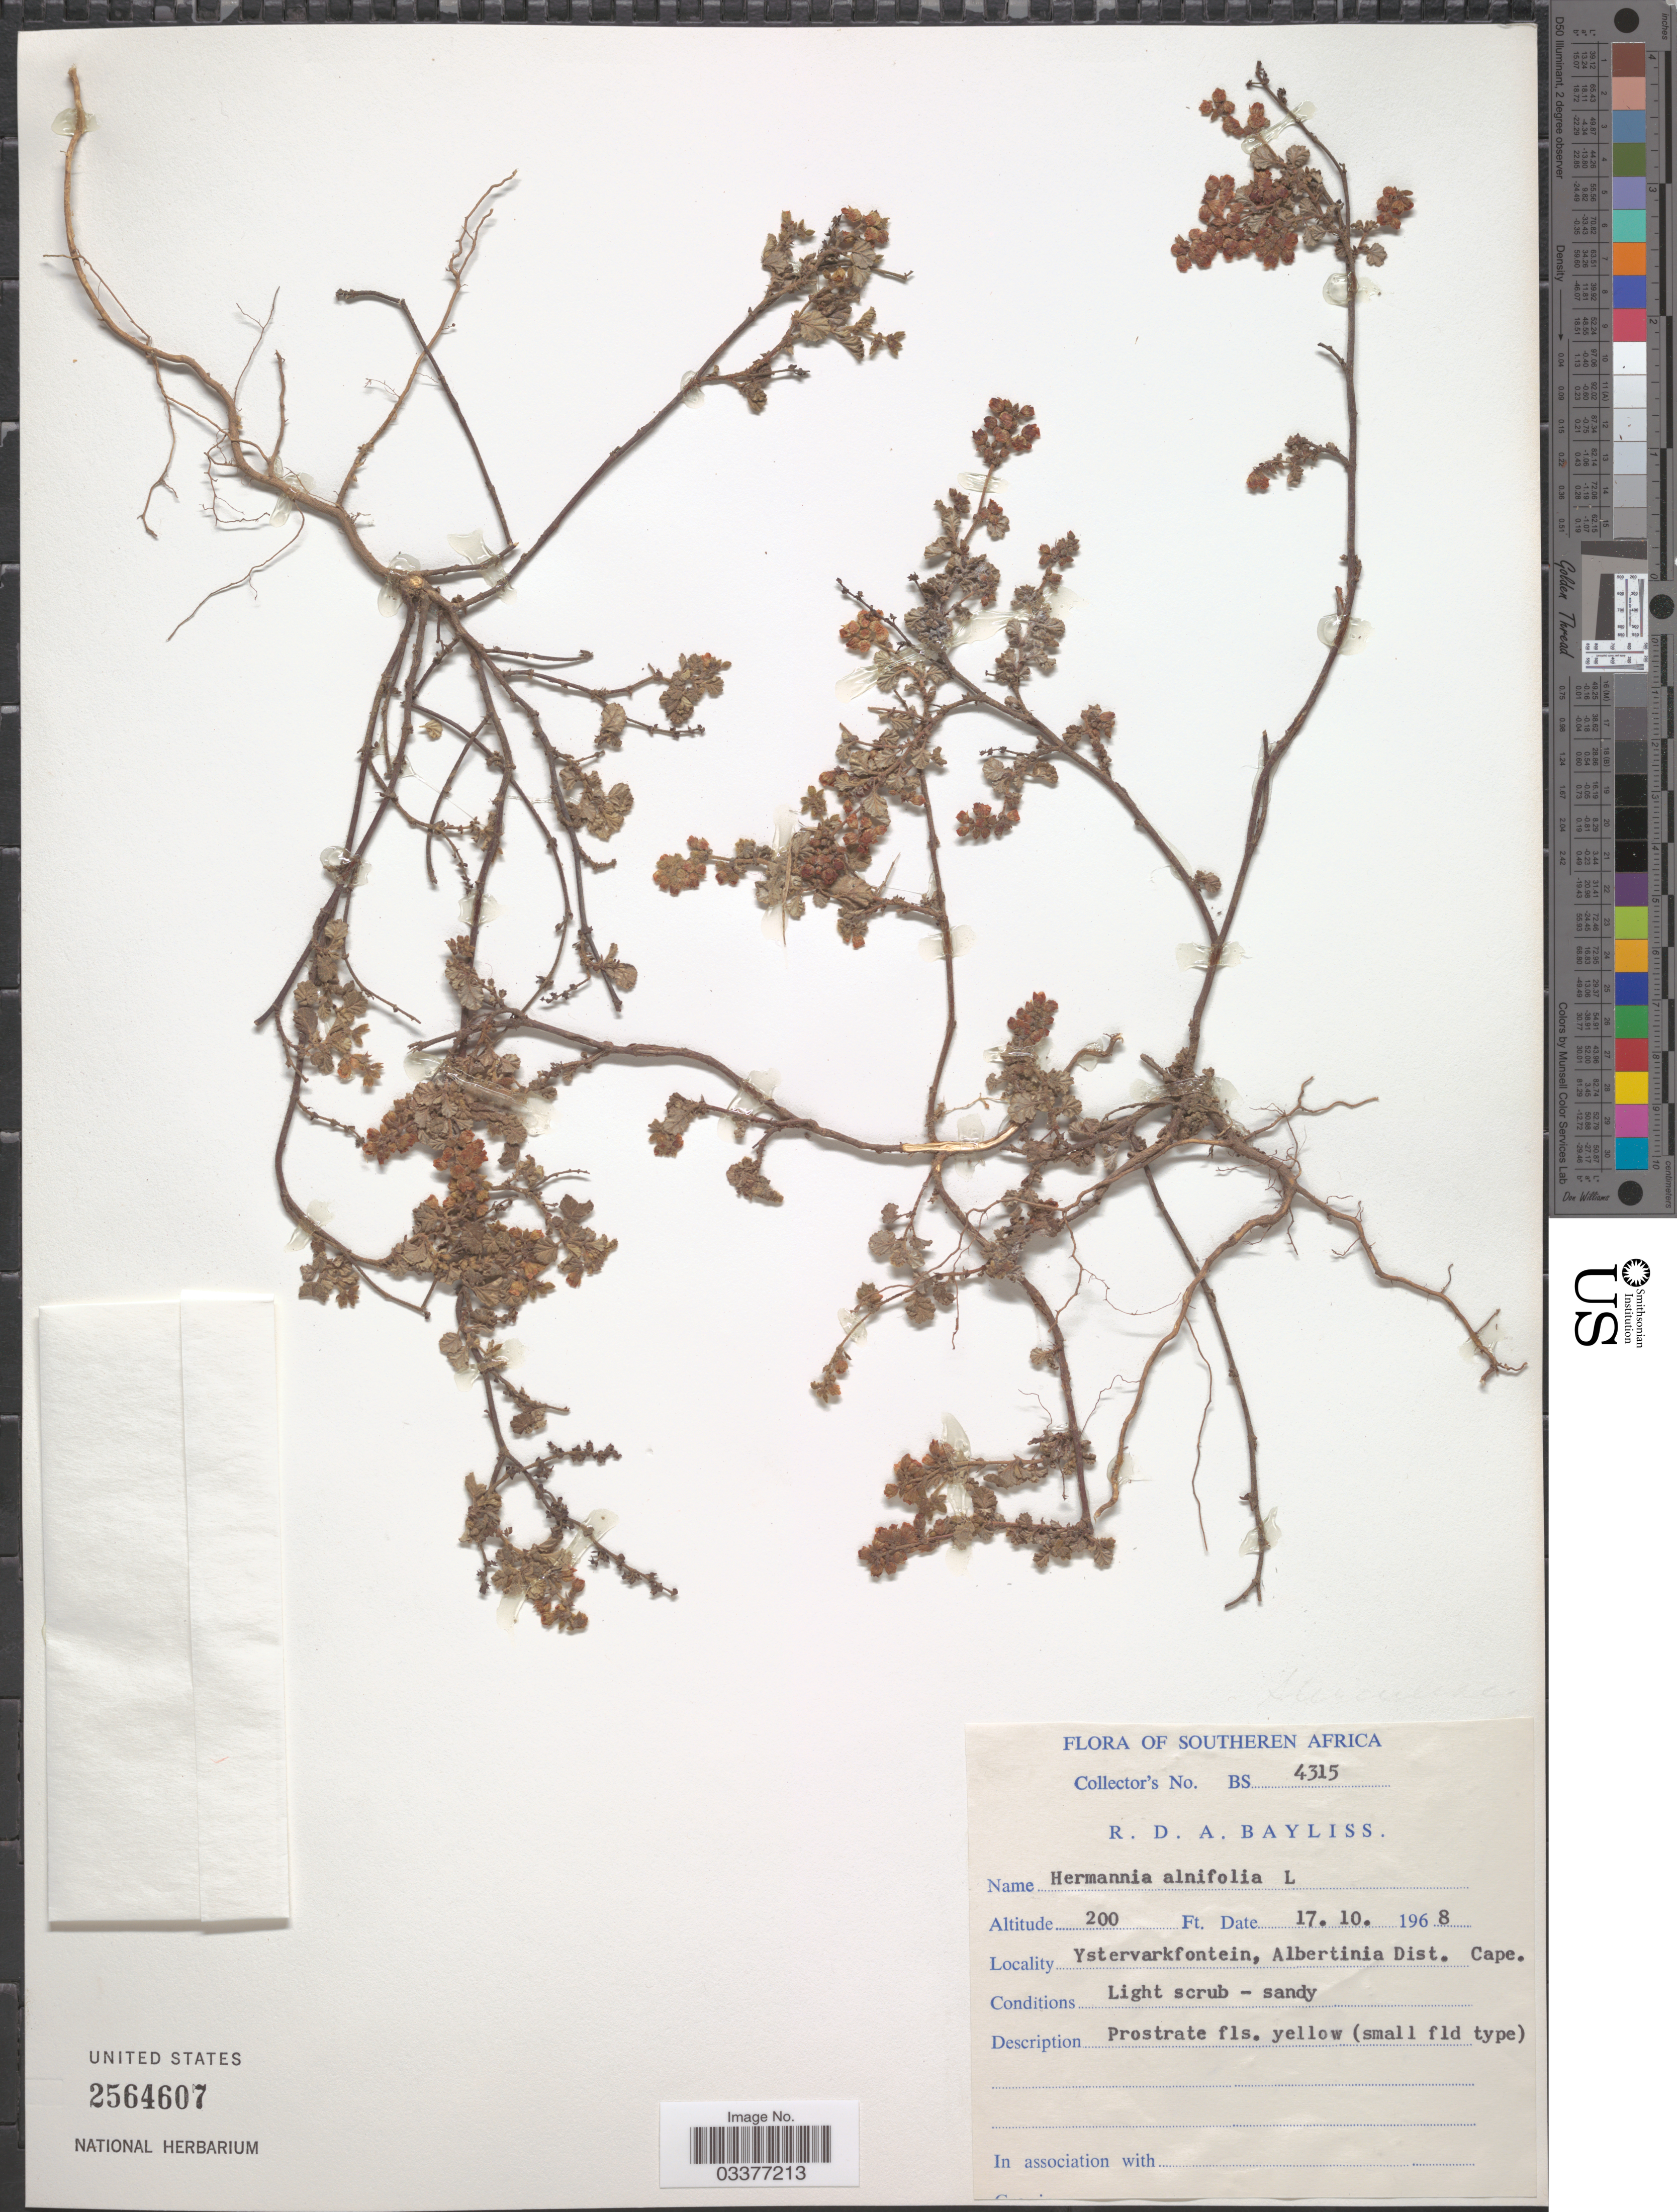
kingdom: Plantae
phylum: Tracheophyta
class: Magnoliopsida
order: Malvales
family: Malvaceae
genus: Hermannia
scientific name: Hermannia alnifolia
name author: L.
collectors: R. Bayliss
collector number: BS 4315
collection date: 1968-10-17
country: South Africa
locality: Southeren Africa. Ystervarkfontein, Albertinia Dist. Cape.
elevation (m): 61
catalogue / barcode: US 2564607